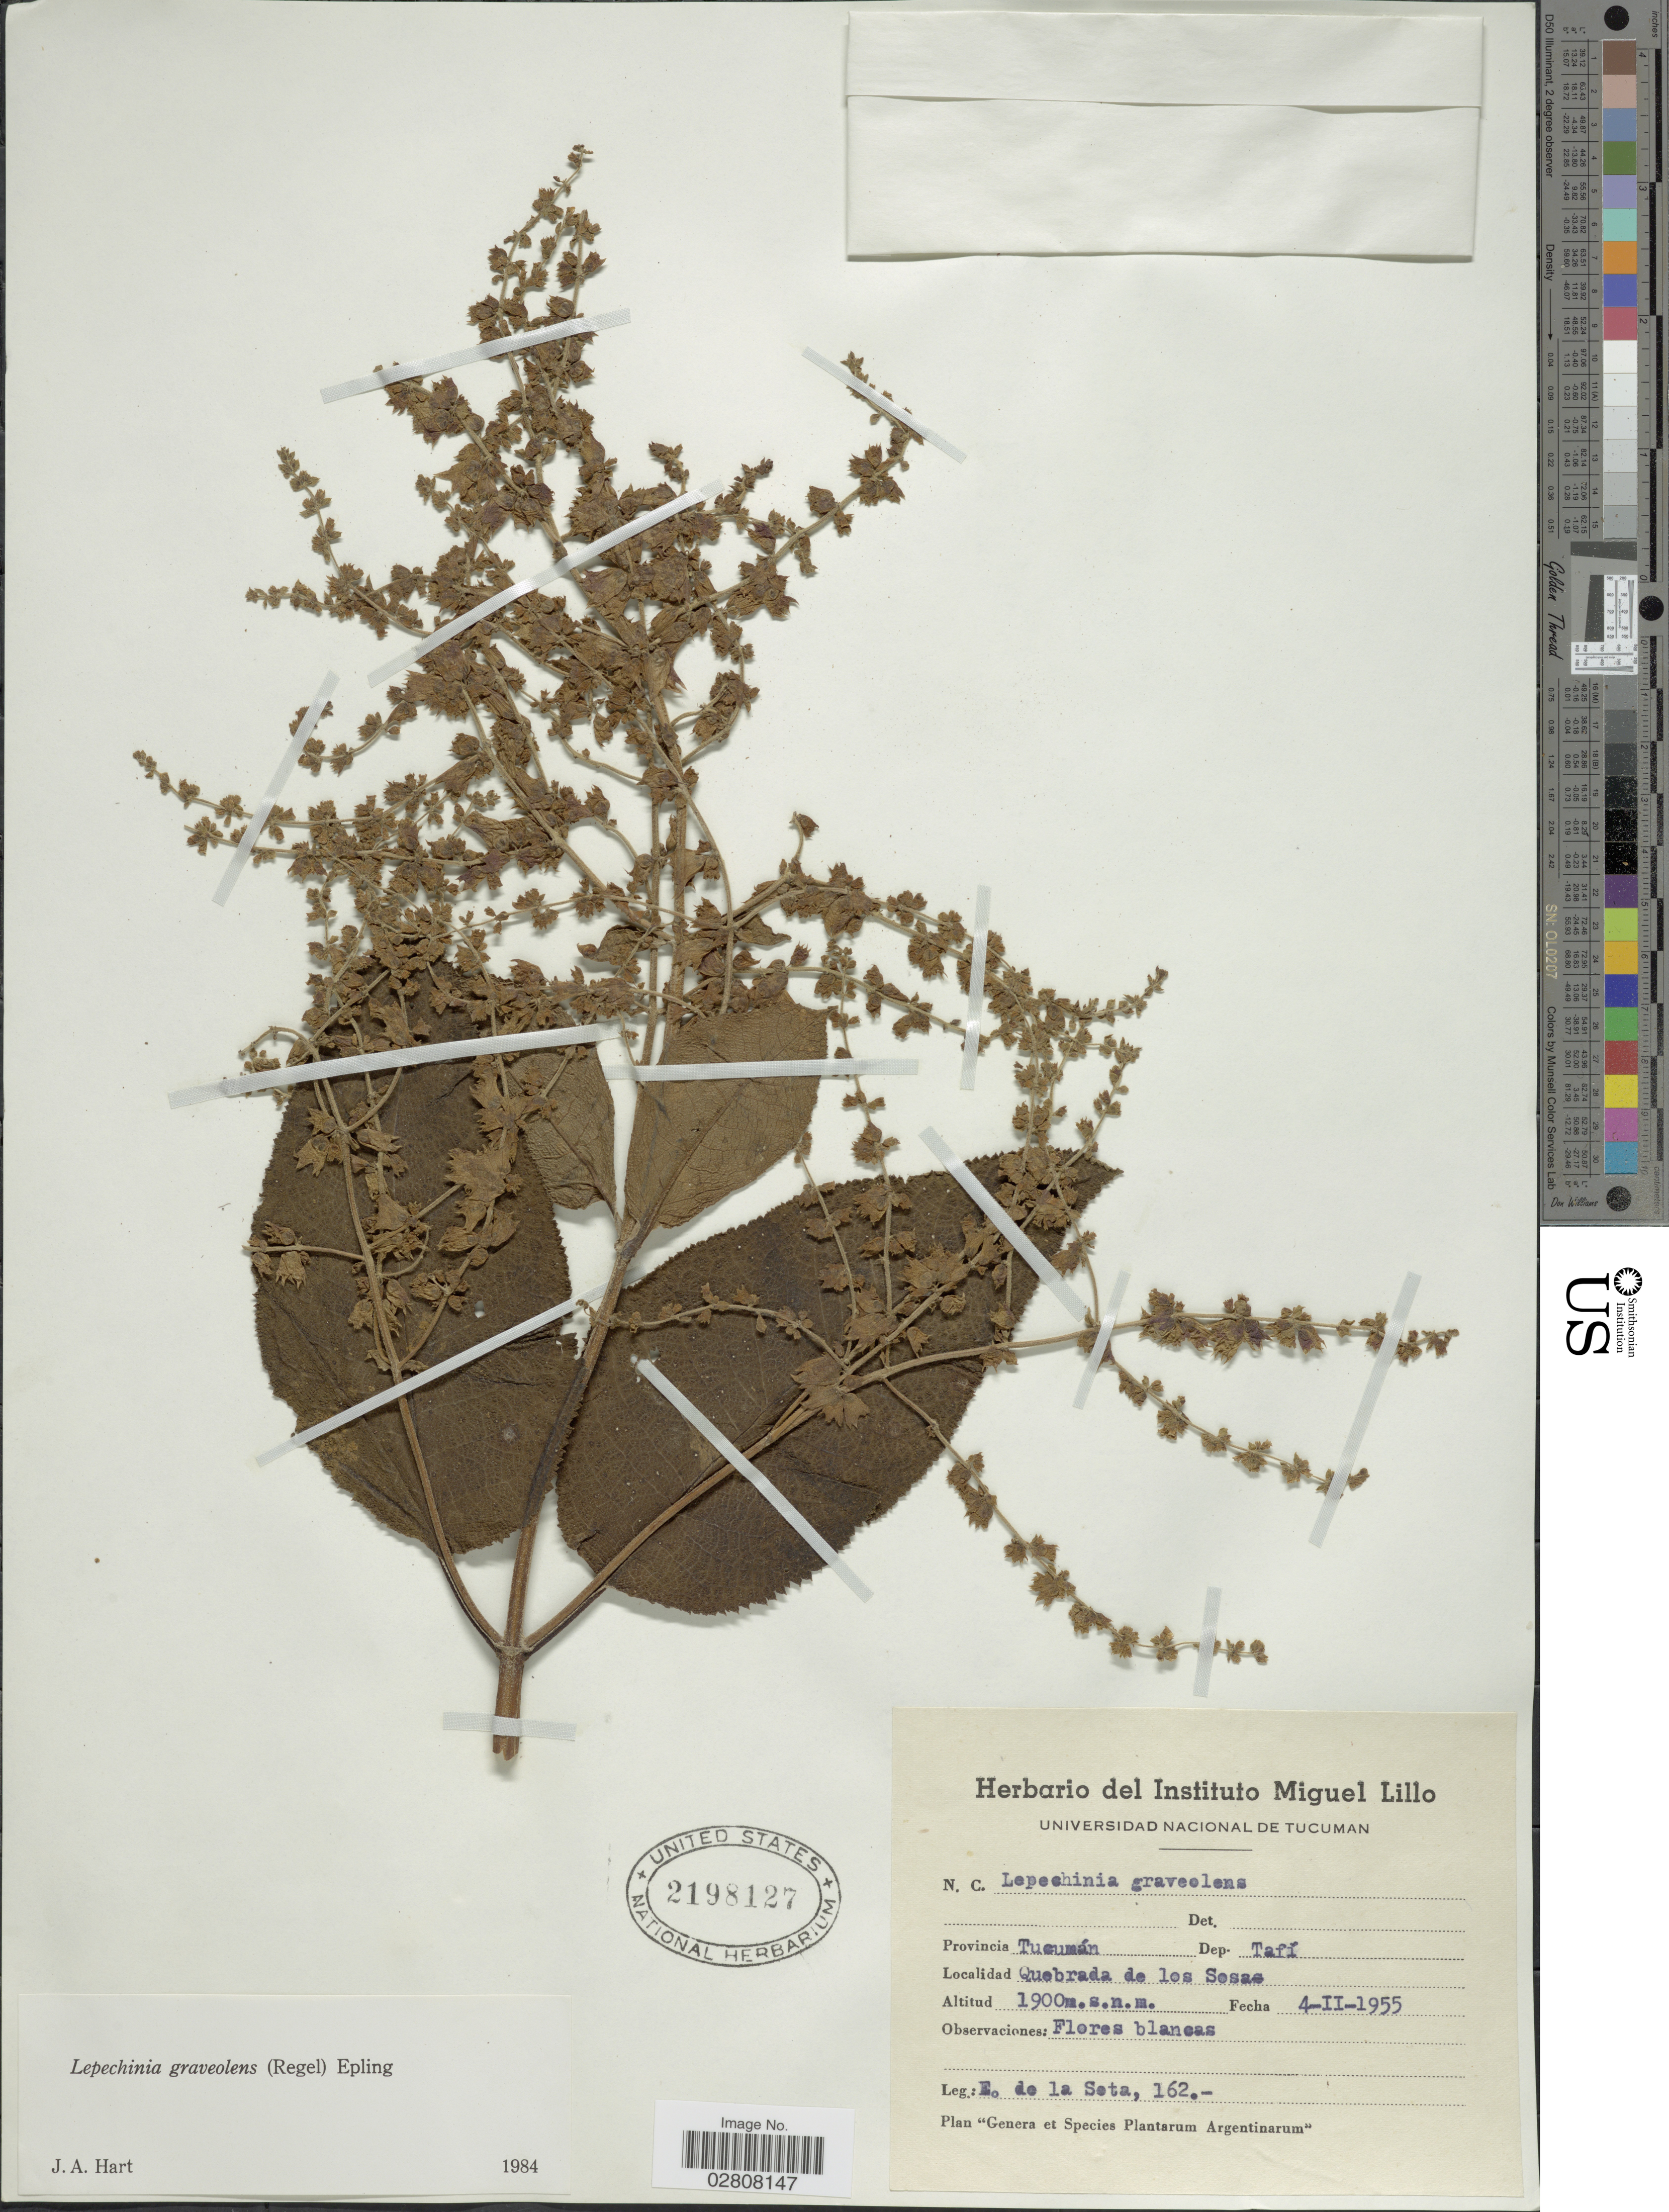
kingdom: Plantae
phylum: Tracheophyta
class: Magnoliopsida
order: Lamiales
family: Lamiaceae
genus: Lepechinia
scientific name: Lepechinia graveolens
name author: (Regel) Epling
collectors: E. R. de la Sota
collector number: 162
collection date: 1955-02-04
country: Argentina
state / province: Tucuman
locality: Provincia Tucumán. Dep. Tafi. Quebrada de los Sesas.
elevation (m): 1900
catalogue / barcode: US 2198127